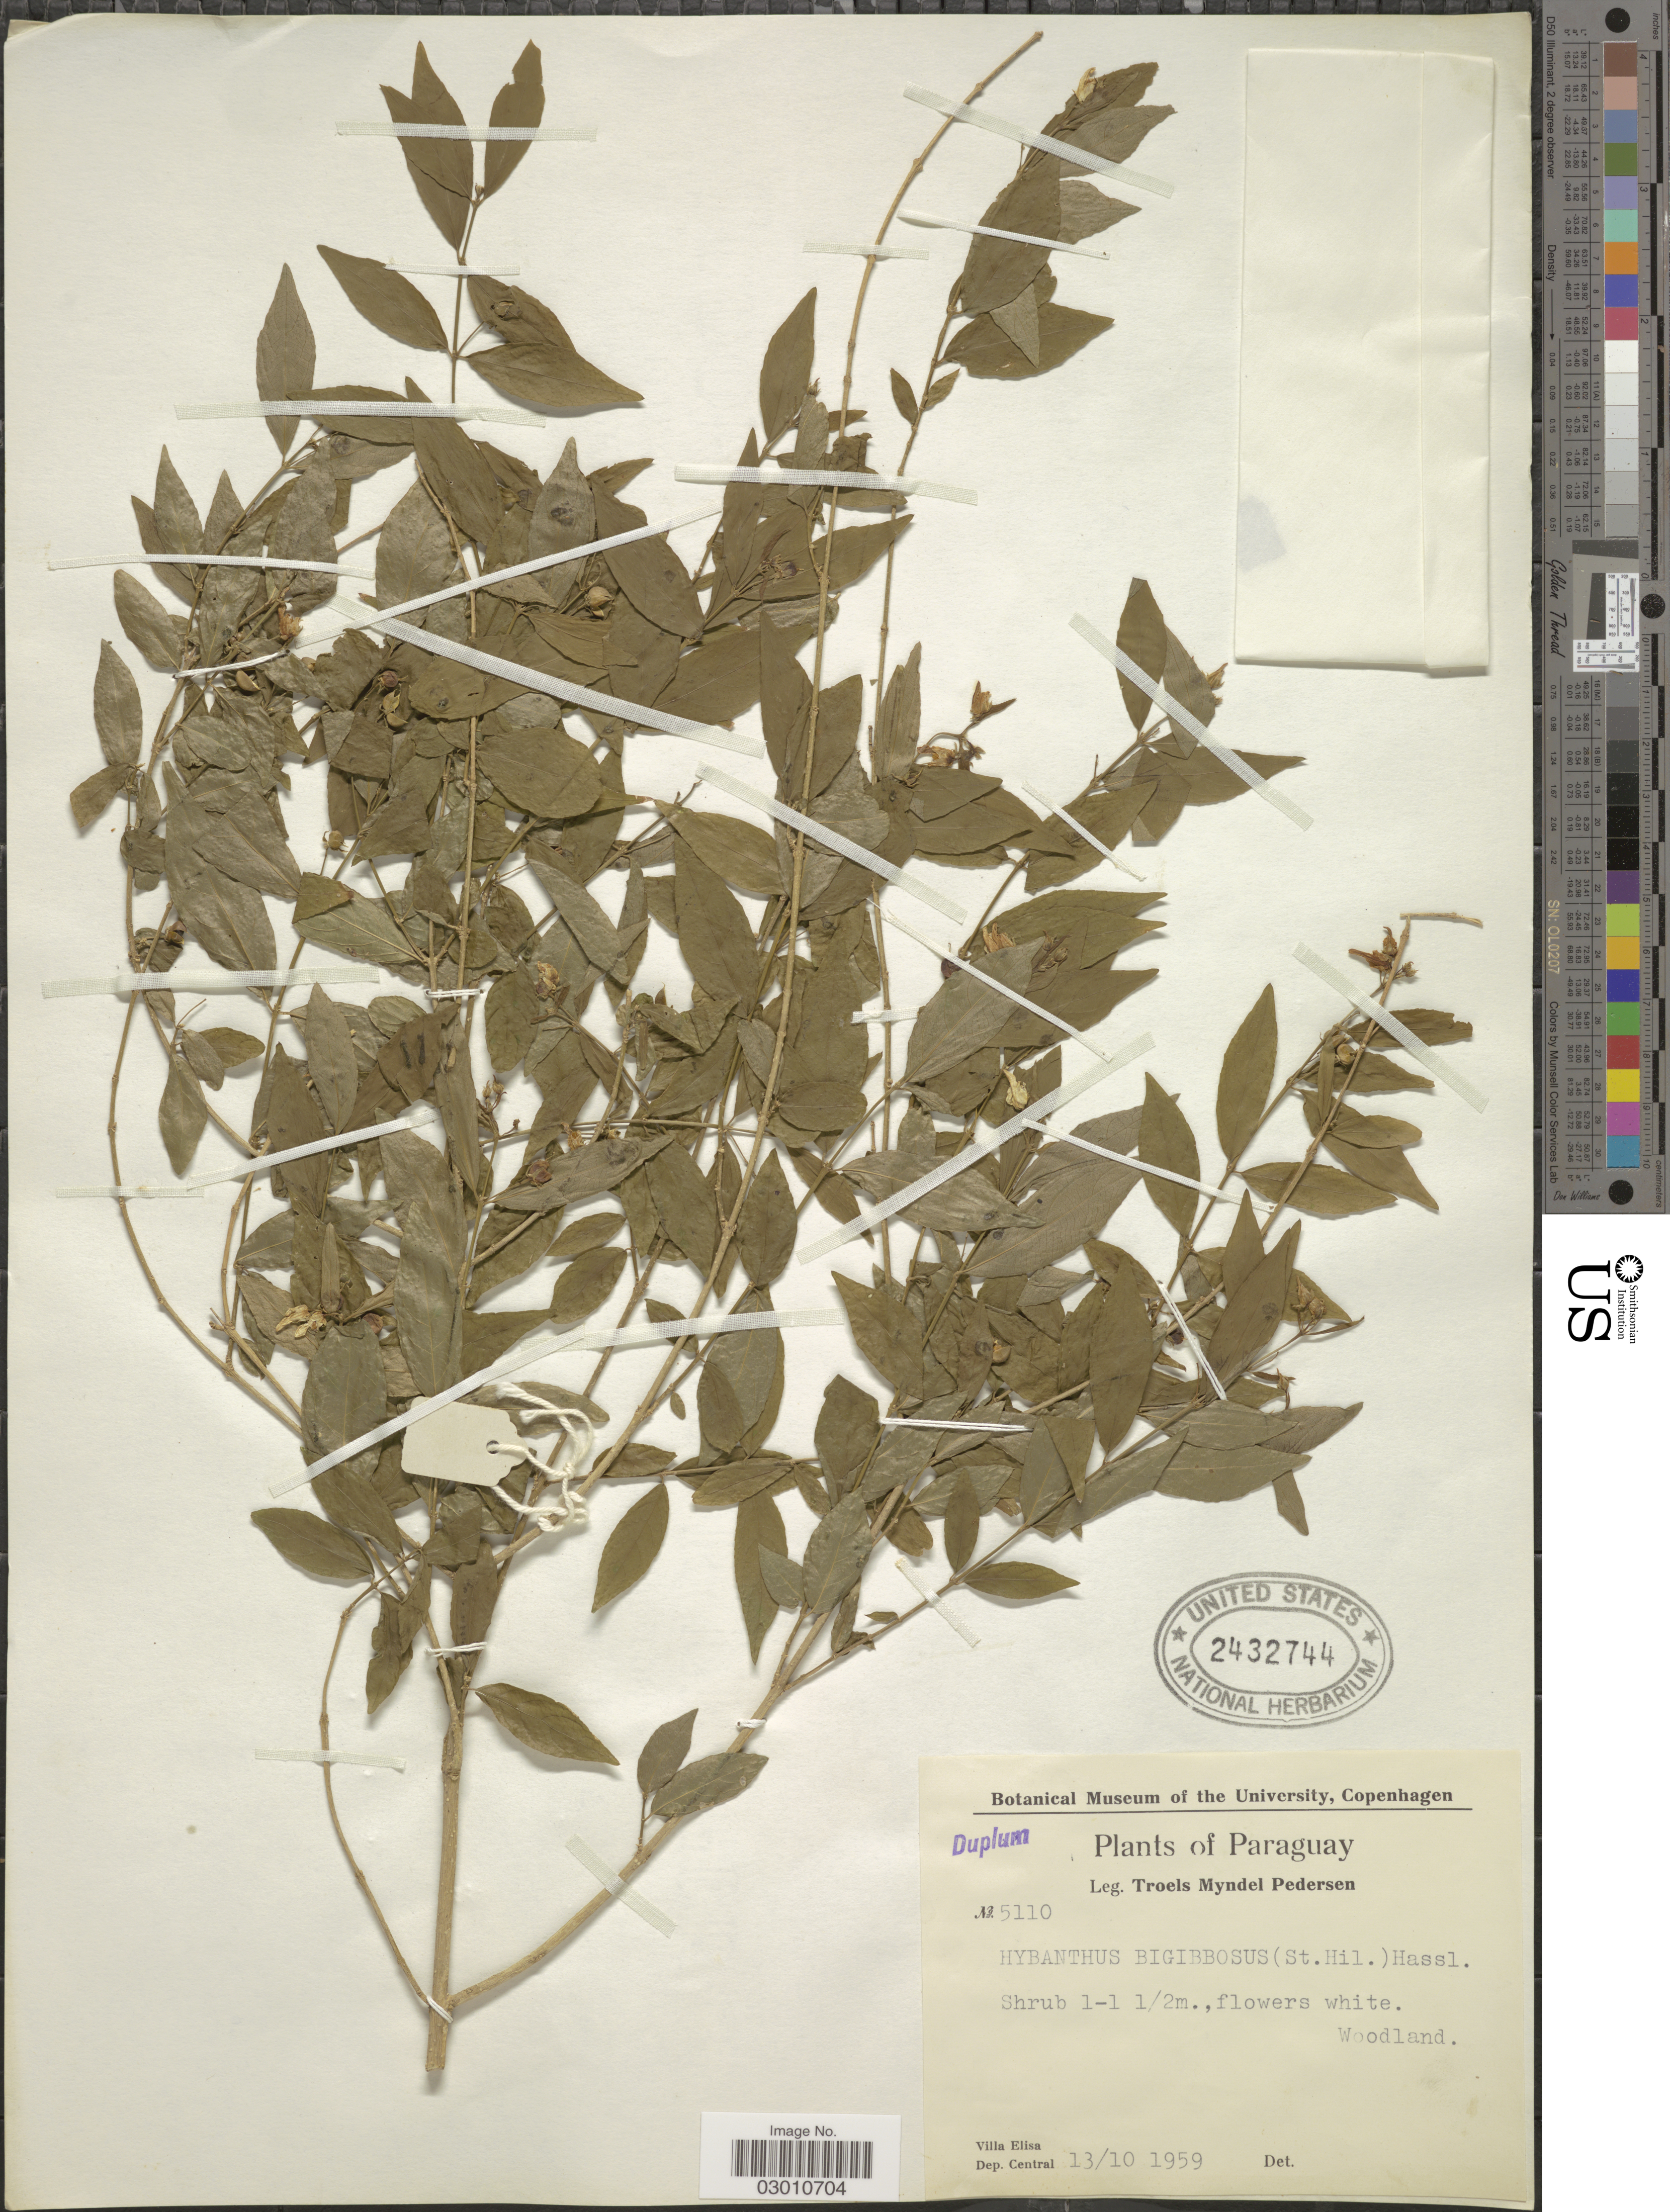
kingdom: Plantae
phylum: Tracheophyta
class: Magnoliopsida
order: Malpighiales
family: Violaceae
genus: Pombalia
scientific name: Pombalia bigibbosa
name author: (A. St.-Hil.) Paula-Souza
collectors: T. Pederson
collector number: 5110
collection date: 1959-10-13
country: Paraguay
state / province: Central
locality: Villa Elisa. Dep. Central.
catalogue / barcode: US 2432744